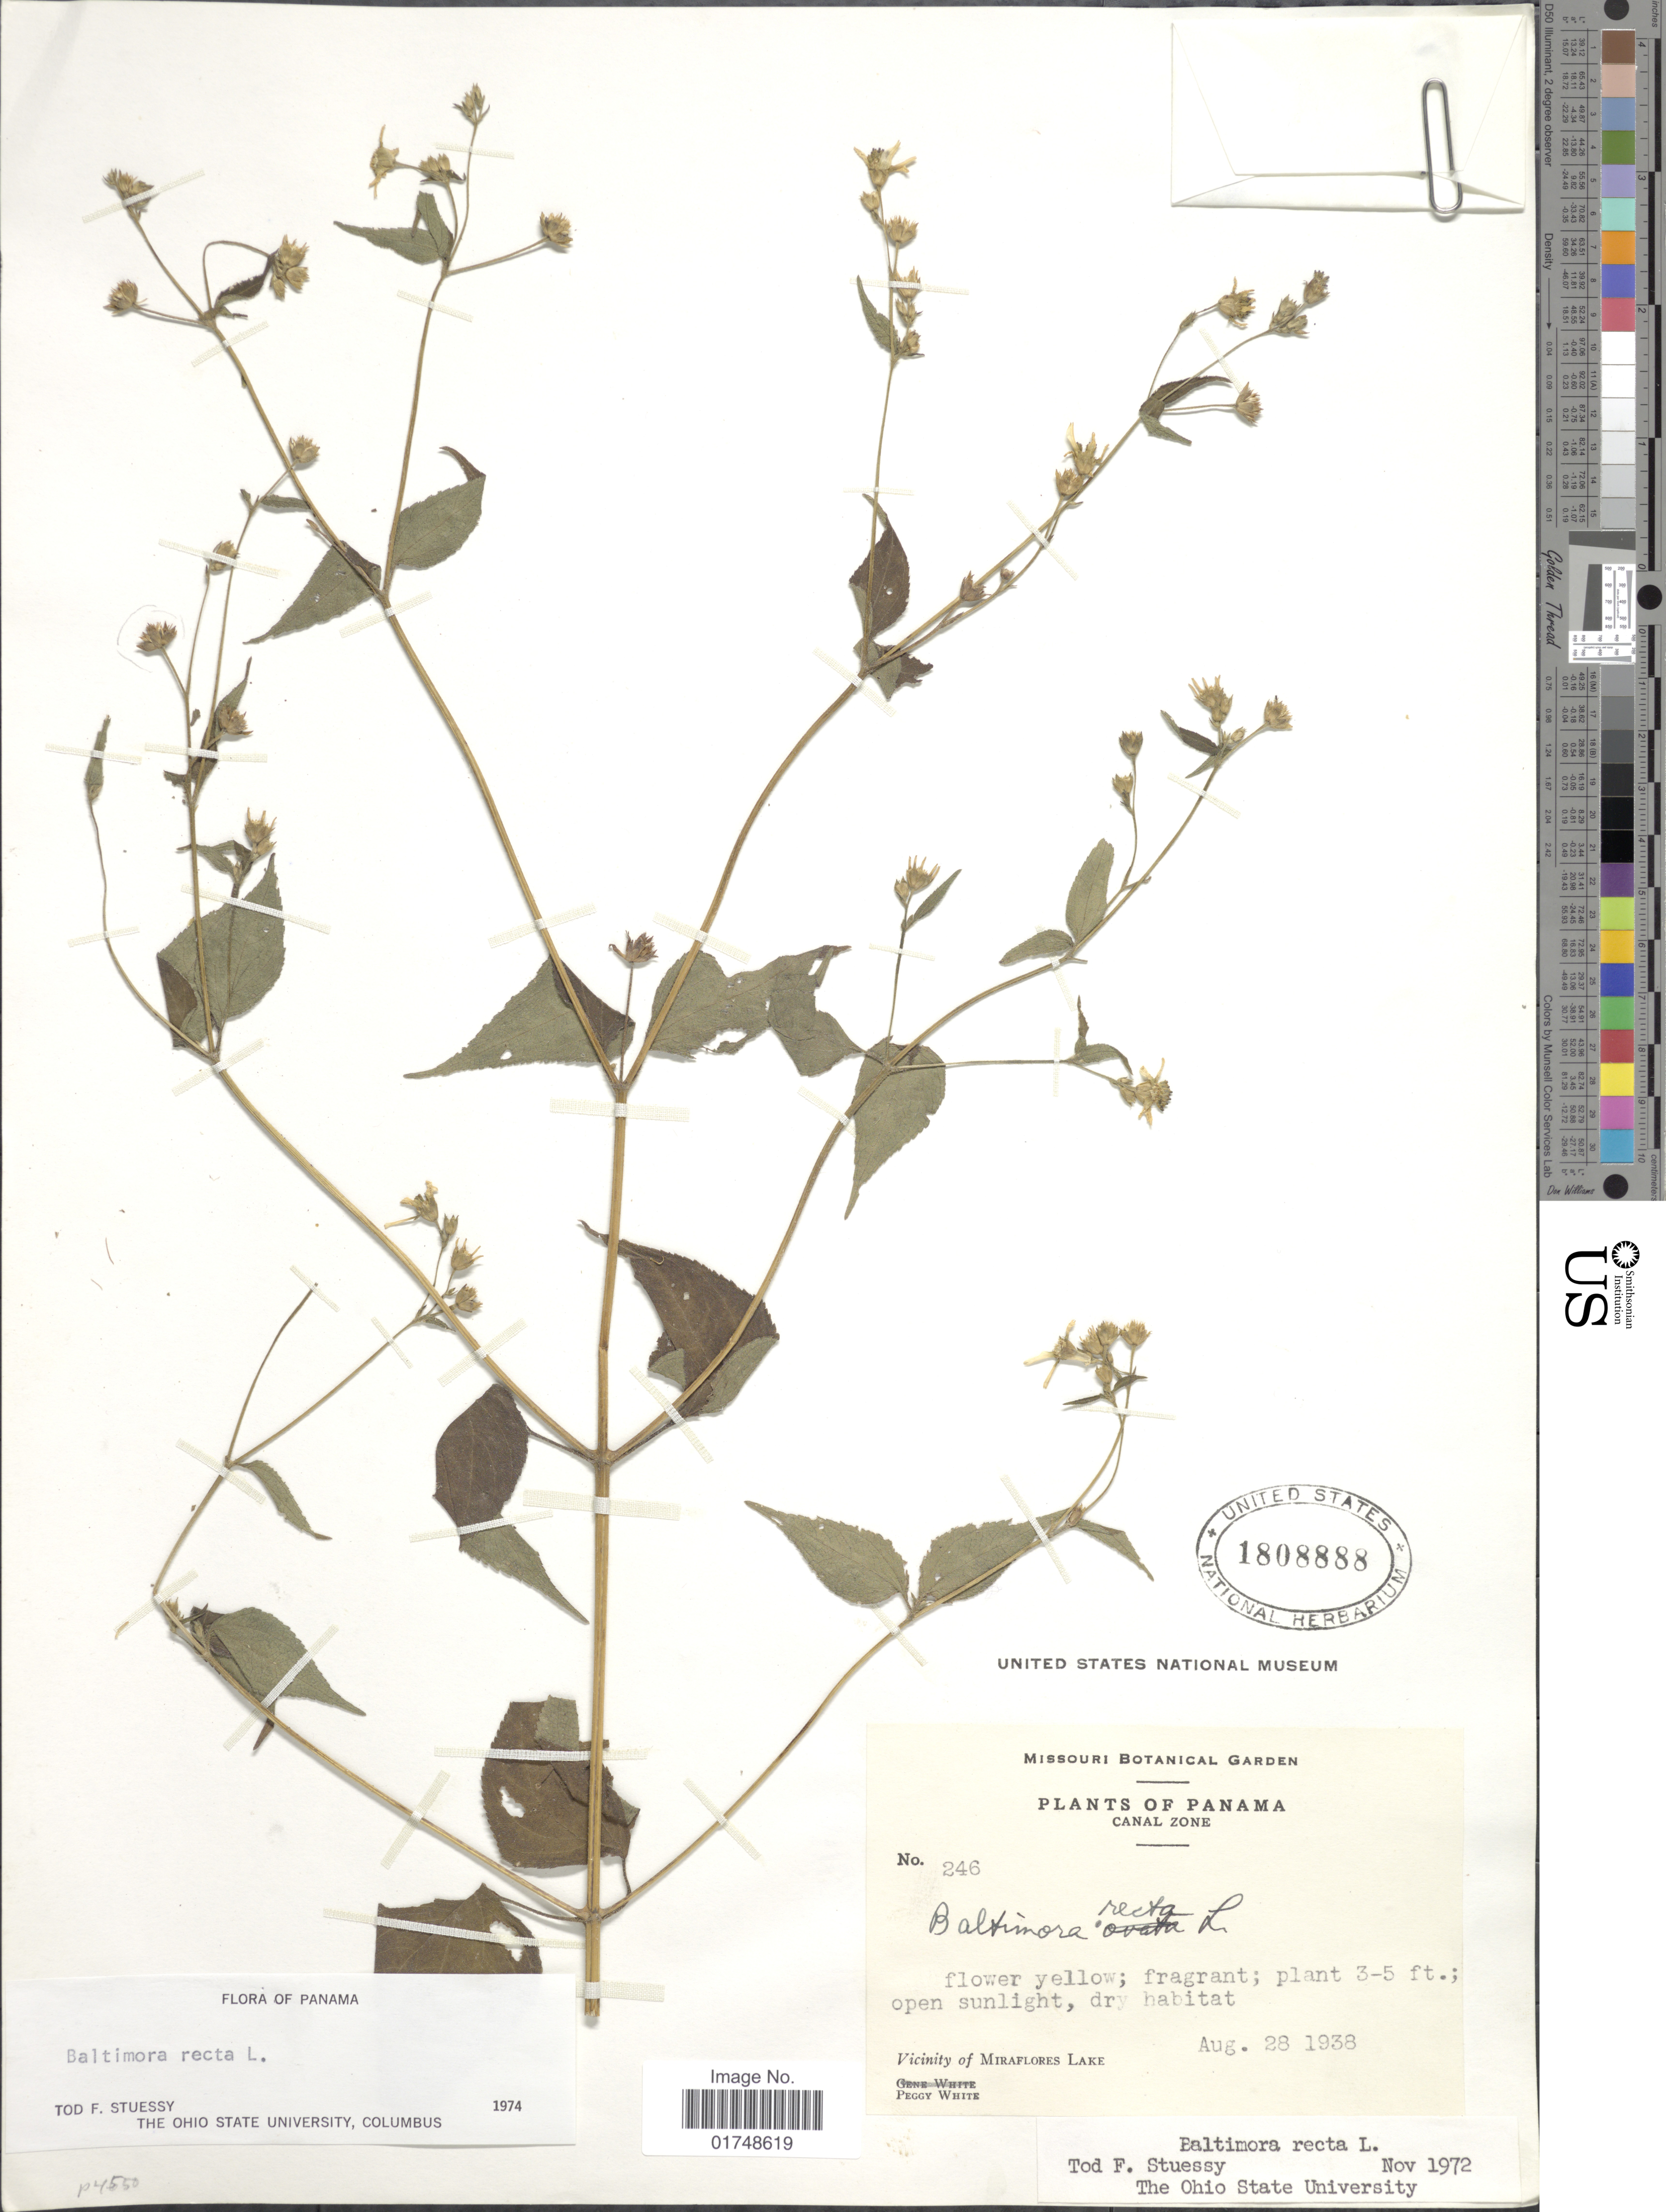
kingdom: Plantae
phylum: Tracheophyta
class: Magnoliopsida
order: Asterales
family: Asteraceae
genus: Baltimora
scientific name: Baltimora recta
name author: L.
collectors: P. White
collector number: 246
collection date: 1938-08-28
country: Panama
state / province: Panamá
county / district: Canal Zone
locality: Canal Zone. Vicinity of Miraflores Lake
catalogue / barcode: US 1808888